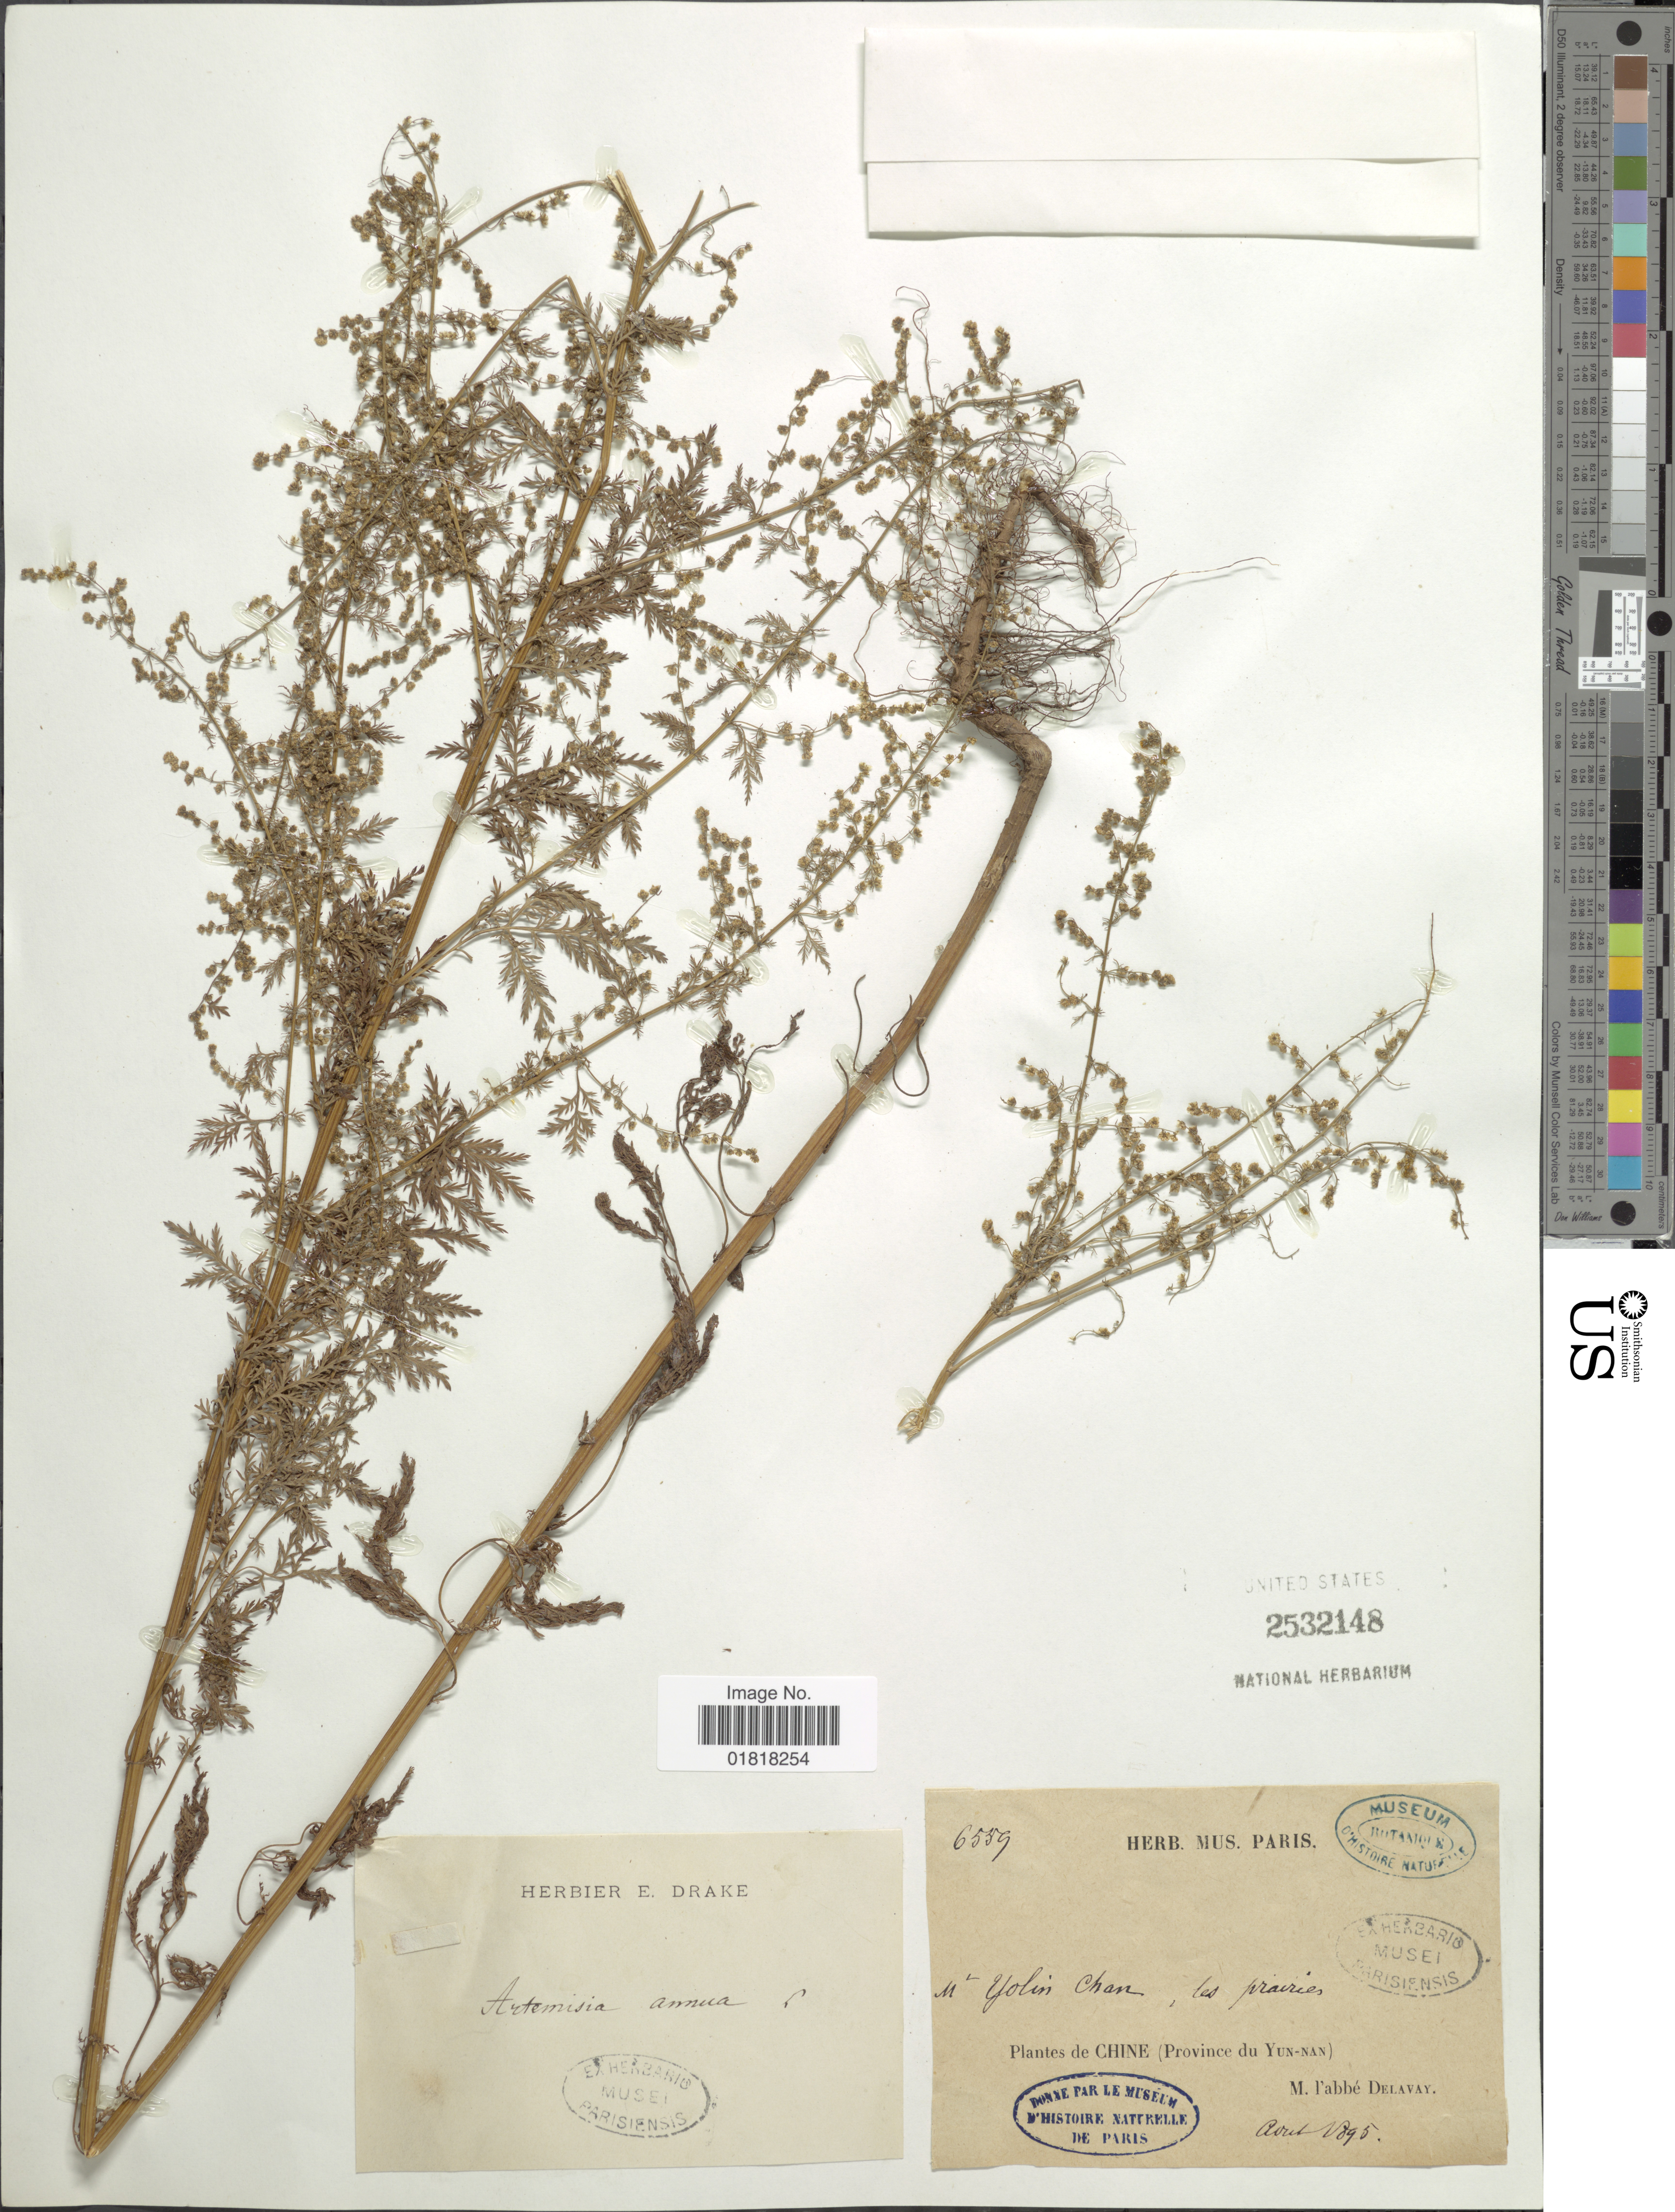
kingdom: Plantae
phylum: Tracheophyta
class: Magnoliopsida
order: Asterales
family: Asteraceae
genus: Artemisia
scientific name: Artemisia annua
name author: L.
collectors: P. Delavay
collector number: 6559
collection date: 1895-08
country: China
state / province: Yunnan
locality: Mt. Yolin Chan, les prairies [interpreted]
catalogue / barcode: US 2532148